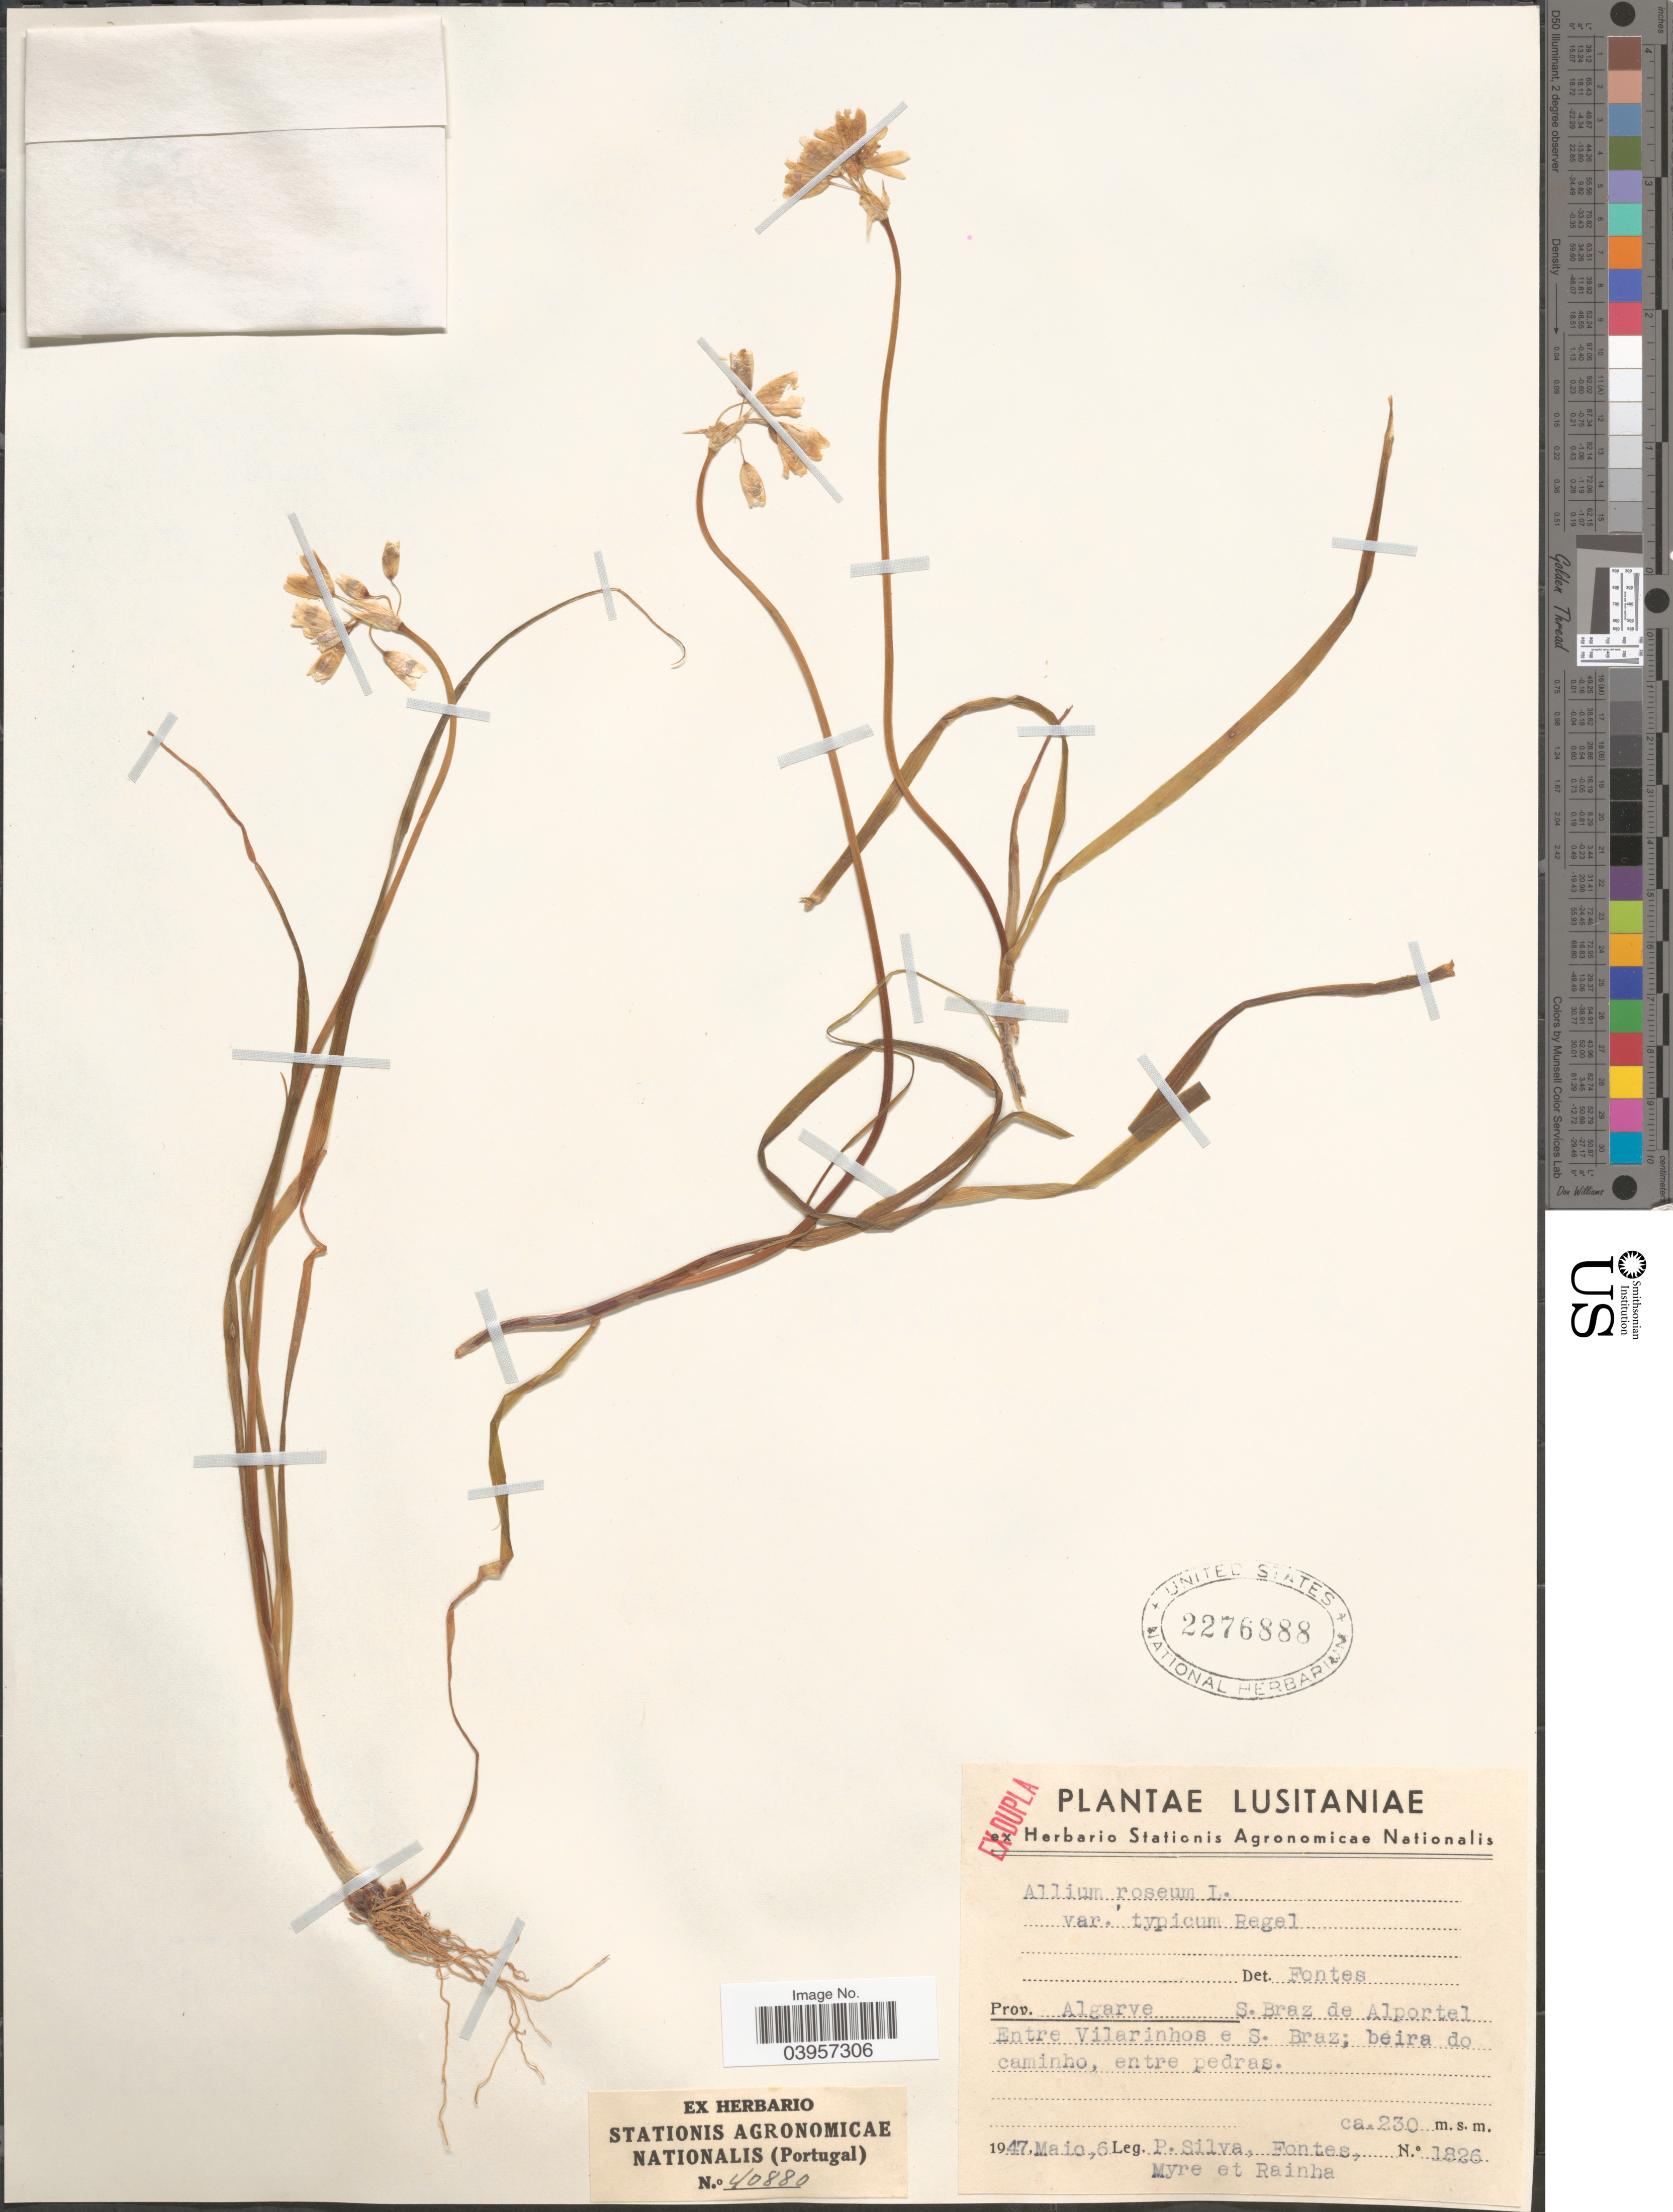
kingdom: Plantae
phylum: Tracheophyta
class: Liliopsida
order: Asparagales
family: Amaryllidaceae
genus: Allium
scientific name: Allium roseum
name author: L.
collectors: P. Silva, Fontes, Myre & Rainha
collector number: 1826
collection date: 1947-05-06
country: Portugal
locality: Lusitaniae. Prov. Algarve. S. Braz de Alportel. Entre Vilarinhos e S. Braz; beira do caminho, entre pedras.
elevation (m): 230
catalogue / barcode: US 2276888